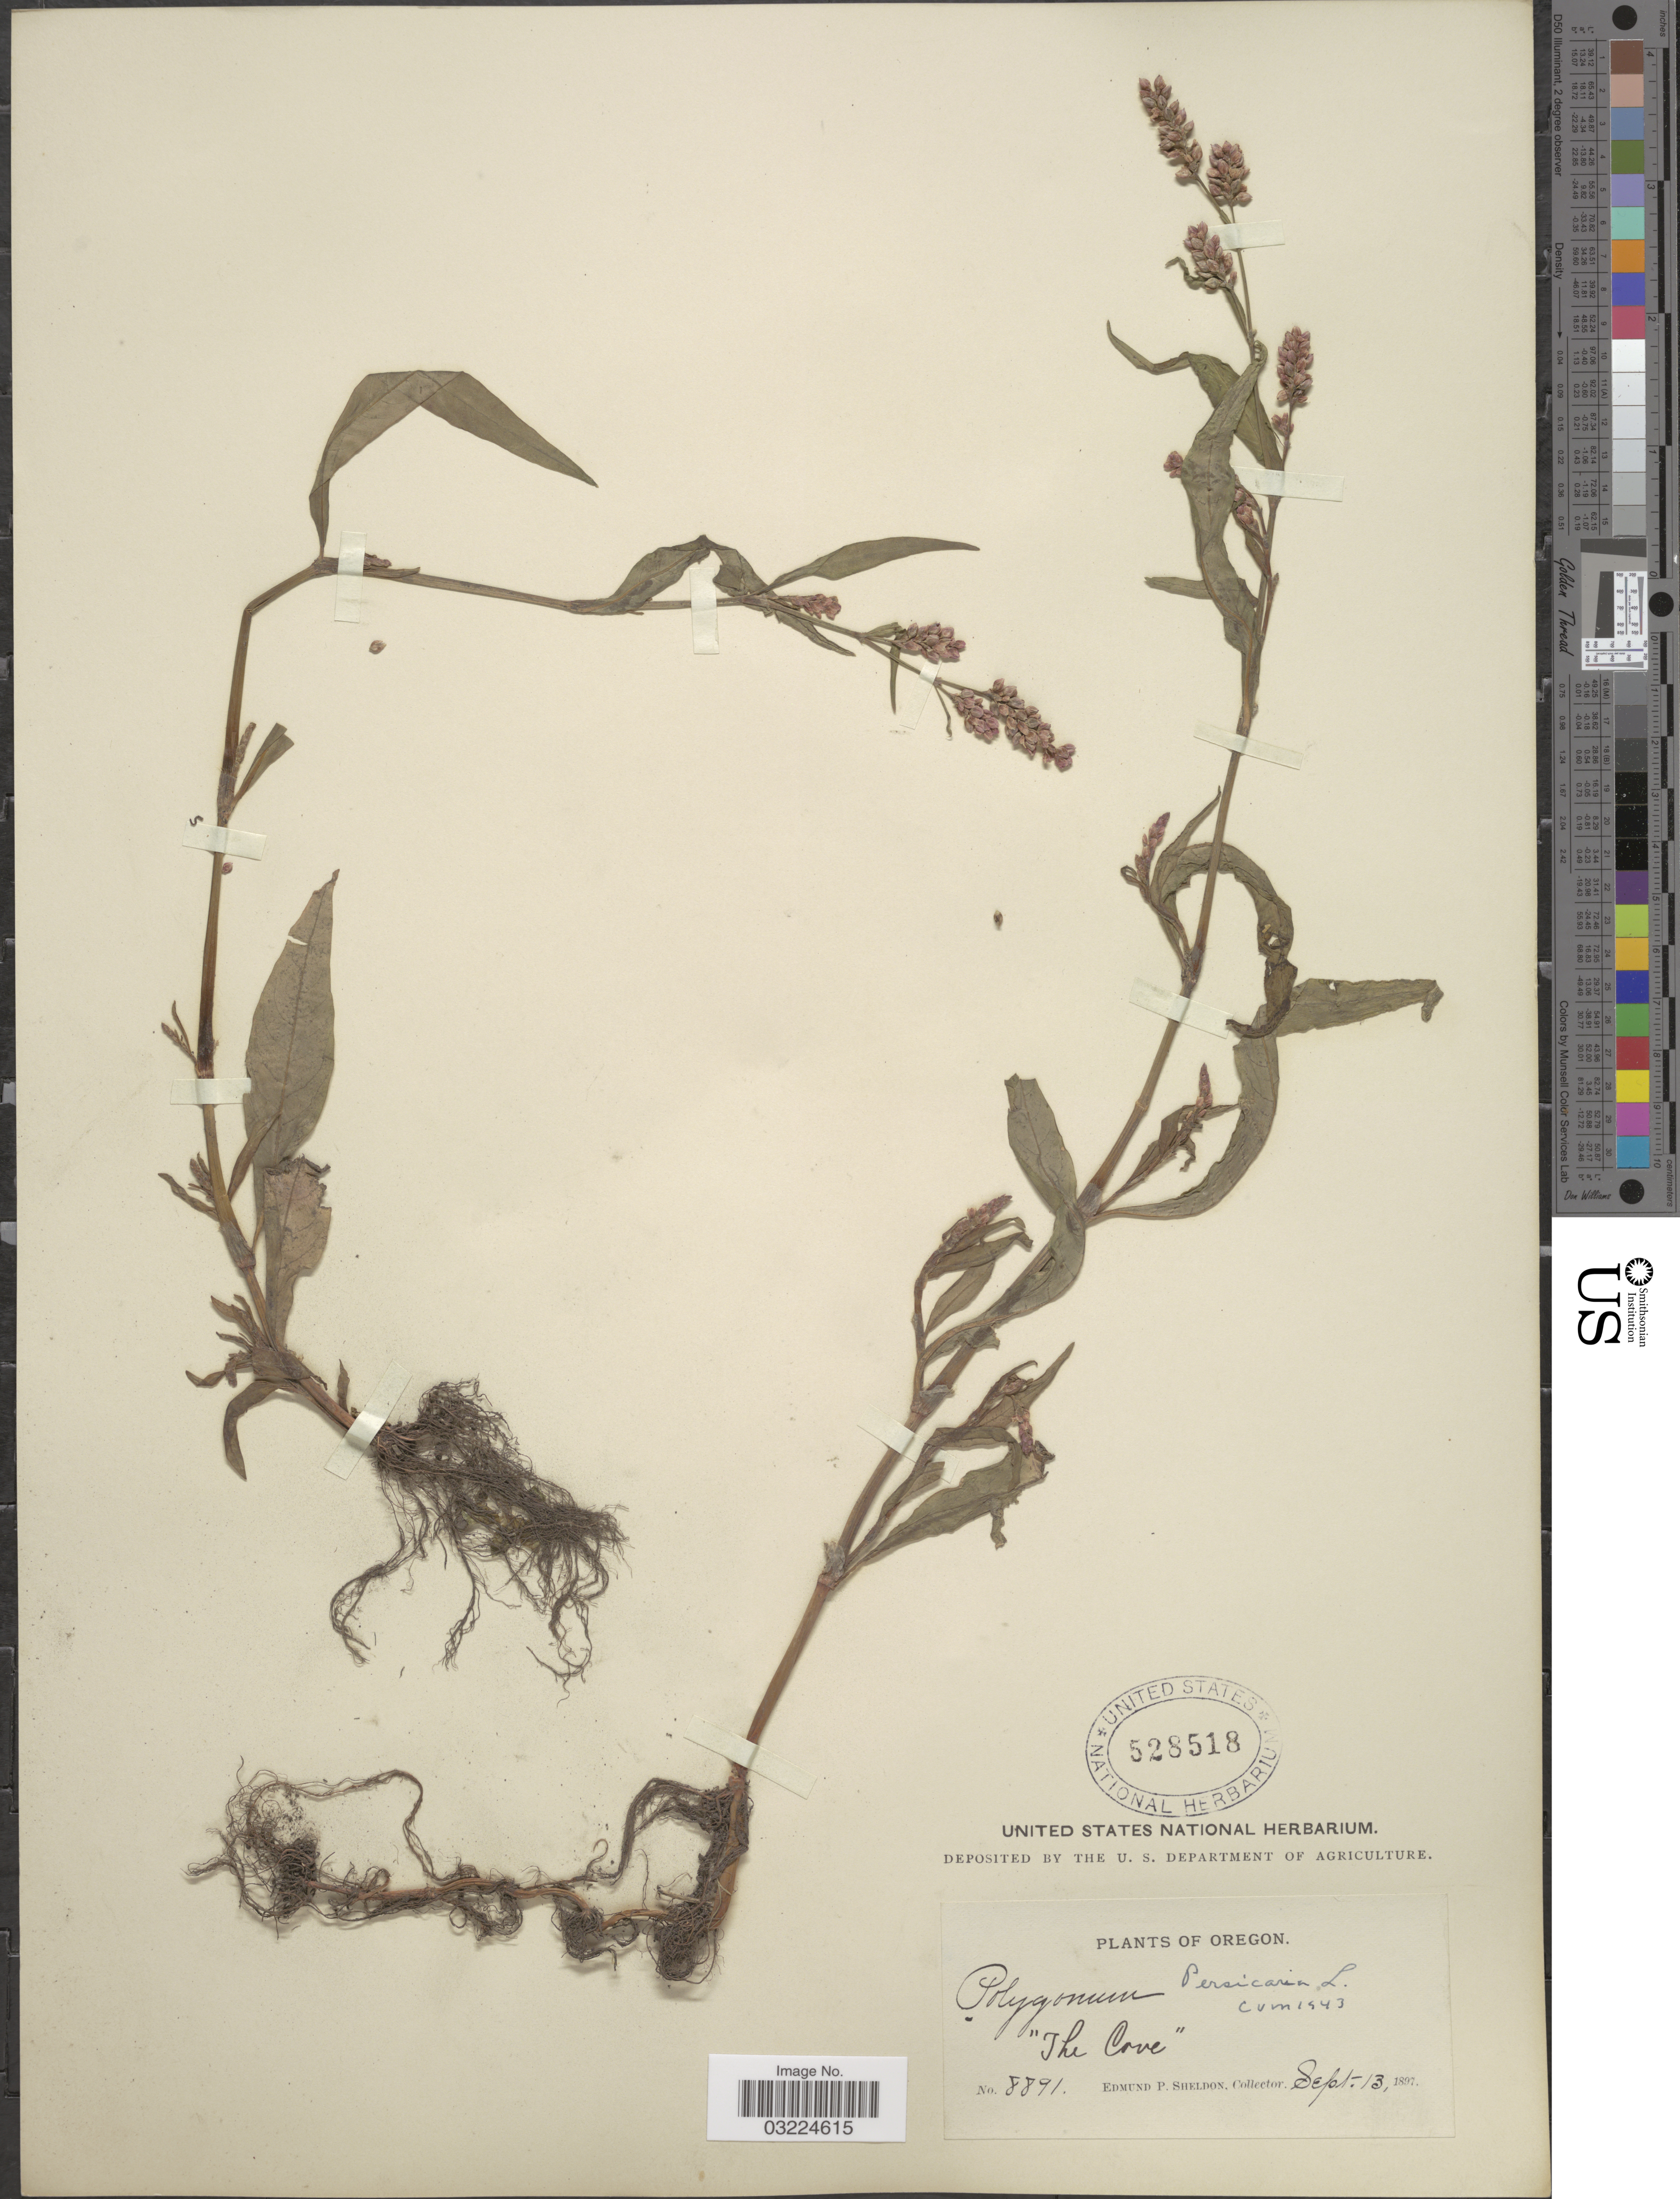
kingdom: Plantae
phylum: Tracheophyta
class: Magnoliopsida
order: Caryophyllales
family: Polygonaceae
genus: Persicaria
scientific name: Persicaria maculosa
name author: S.F. Gray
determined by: Atha, D. E.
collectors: E. P. Sheldon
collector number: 8891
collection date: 1897-09-13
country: United States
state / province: Oregon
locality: The Cove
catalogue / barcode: US 528518